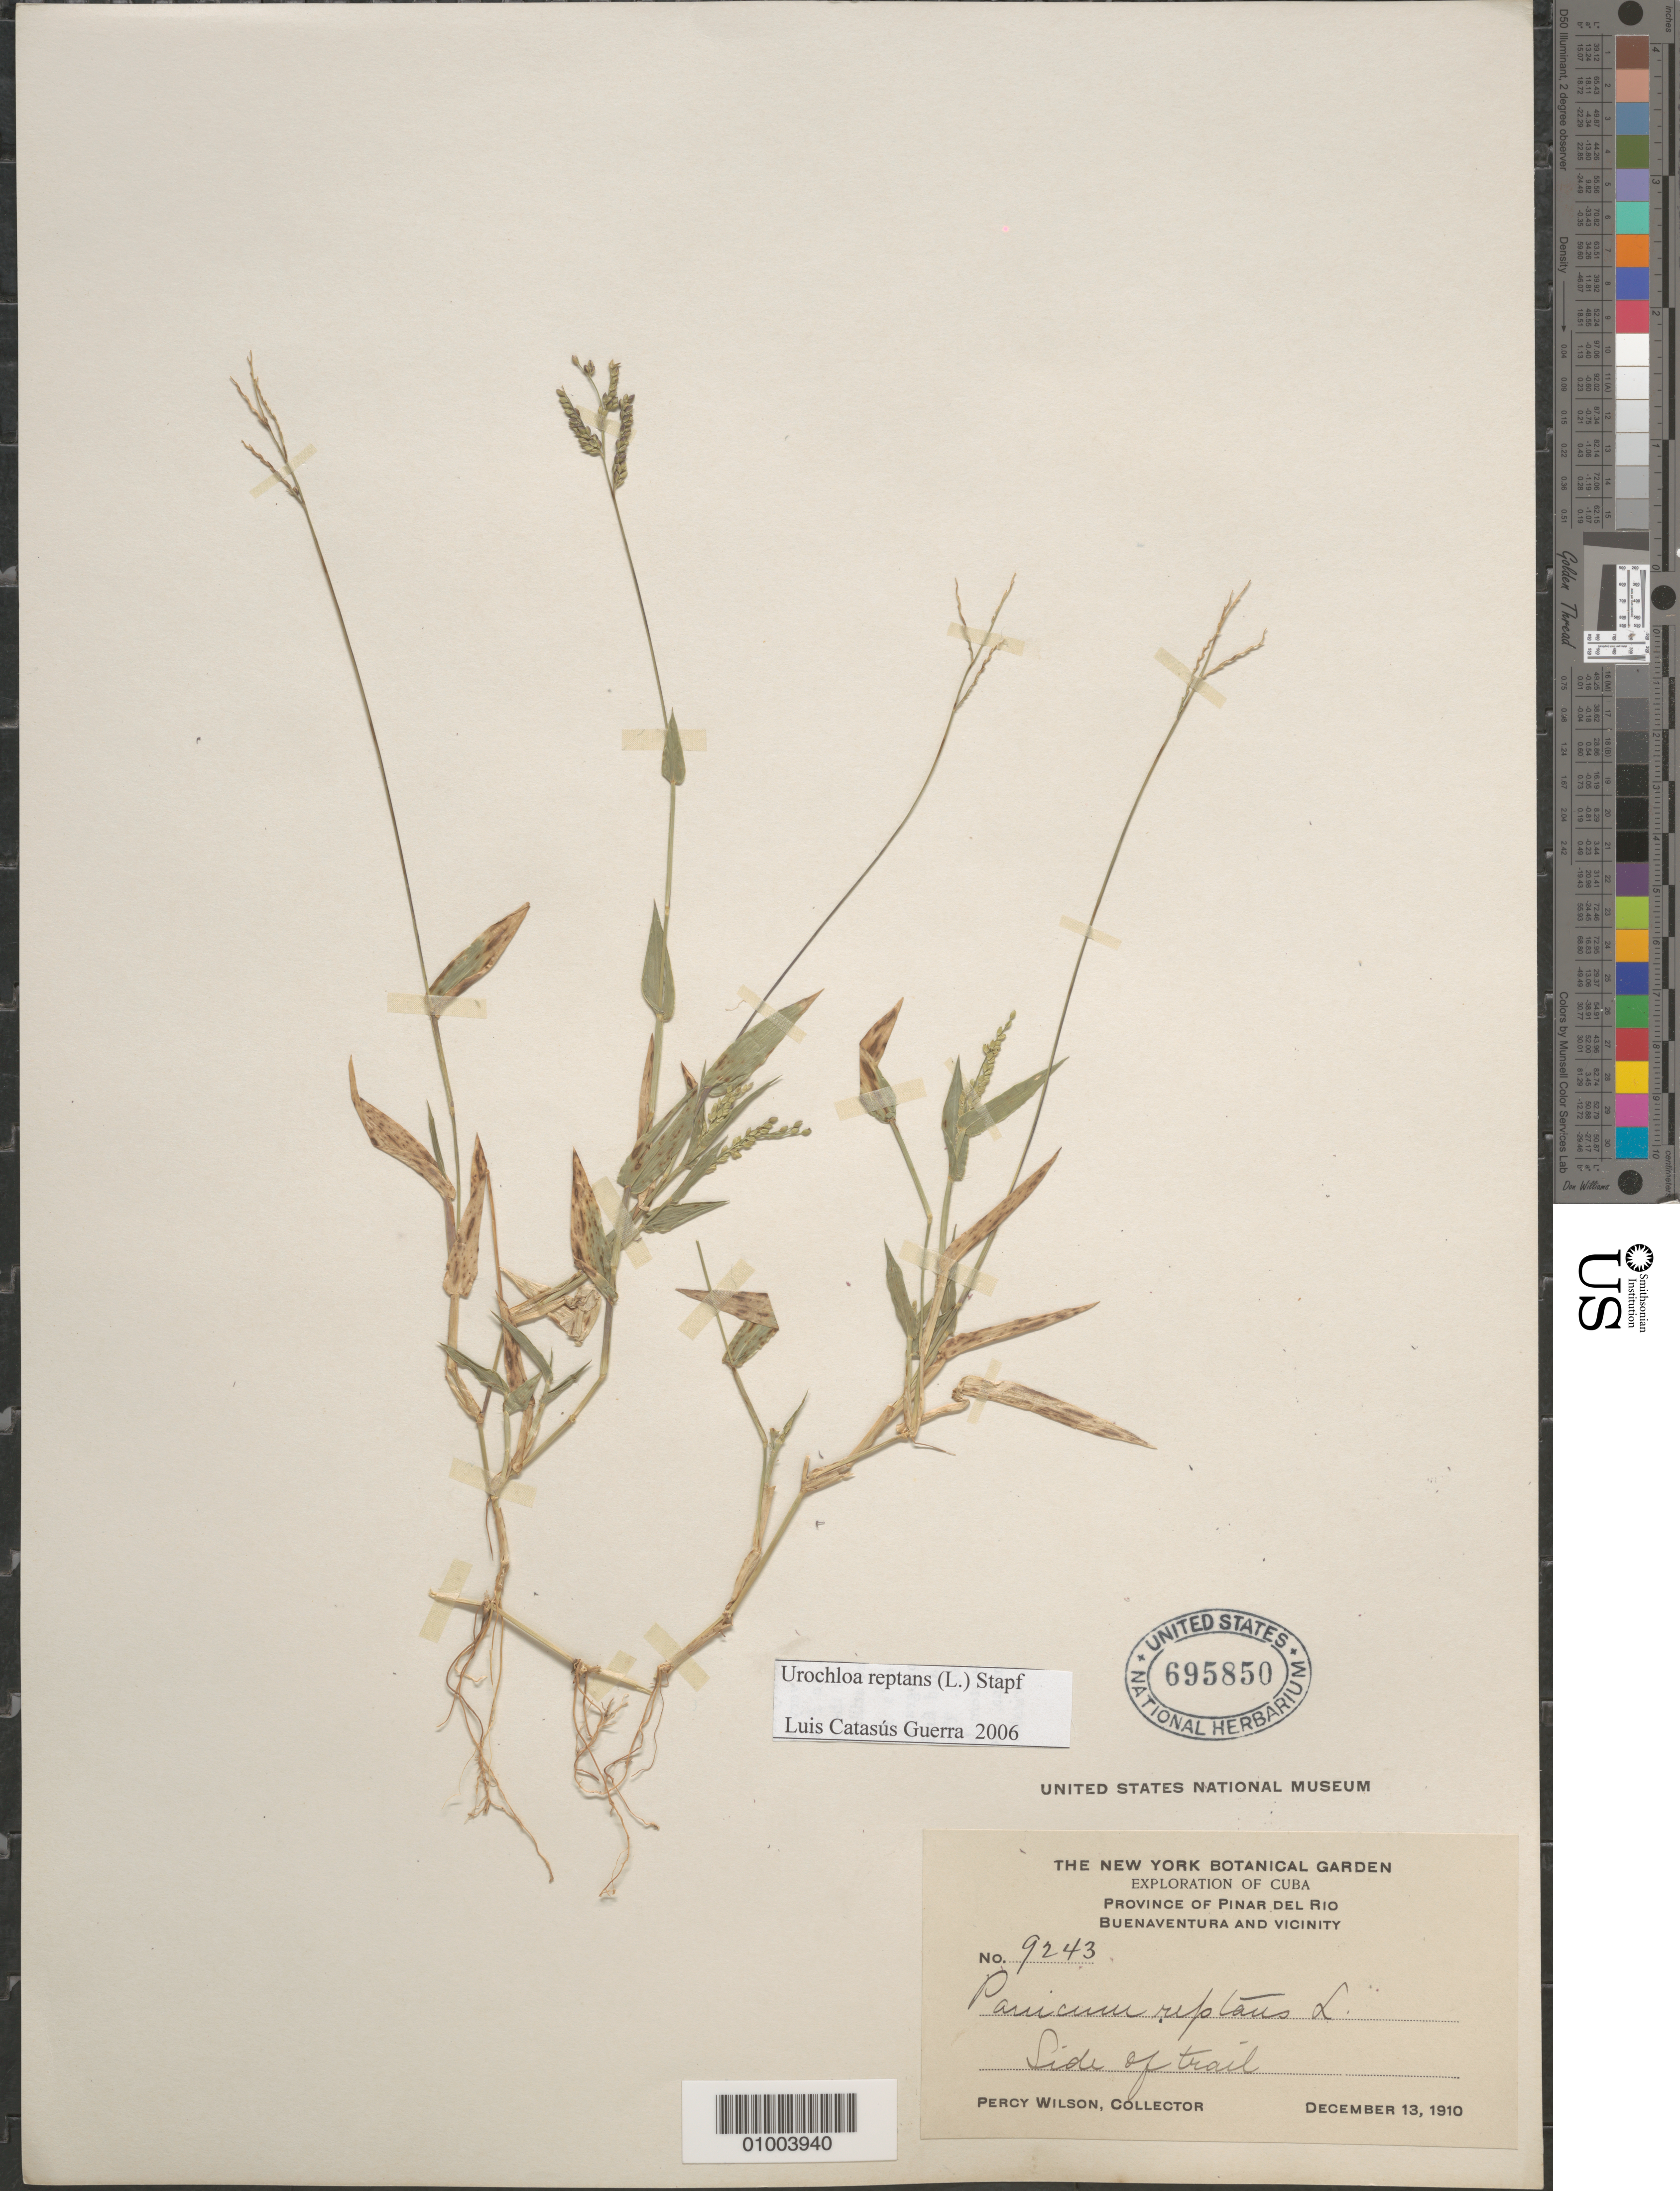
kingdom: Plantae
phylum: Tracheophyta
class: Liliopsida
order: Poales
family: Poaceae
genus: Urochloa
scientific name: Urochloa reptans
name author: (L.) Stapf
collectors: P. Wilson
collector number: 9243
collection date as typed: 13 Dec 1910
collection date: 1910-12-13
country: Cuba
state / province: Pinar del Rio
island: Cuba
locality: Side of Trail Buenaventura and vicinity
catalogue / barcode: US 695850